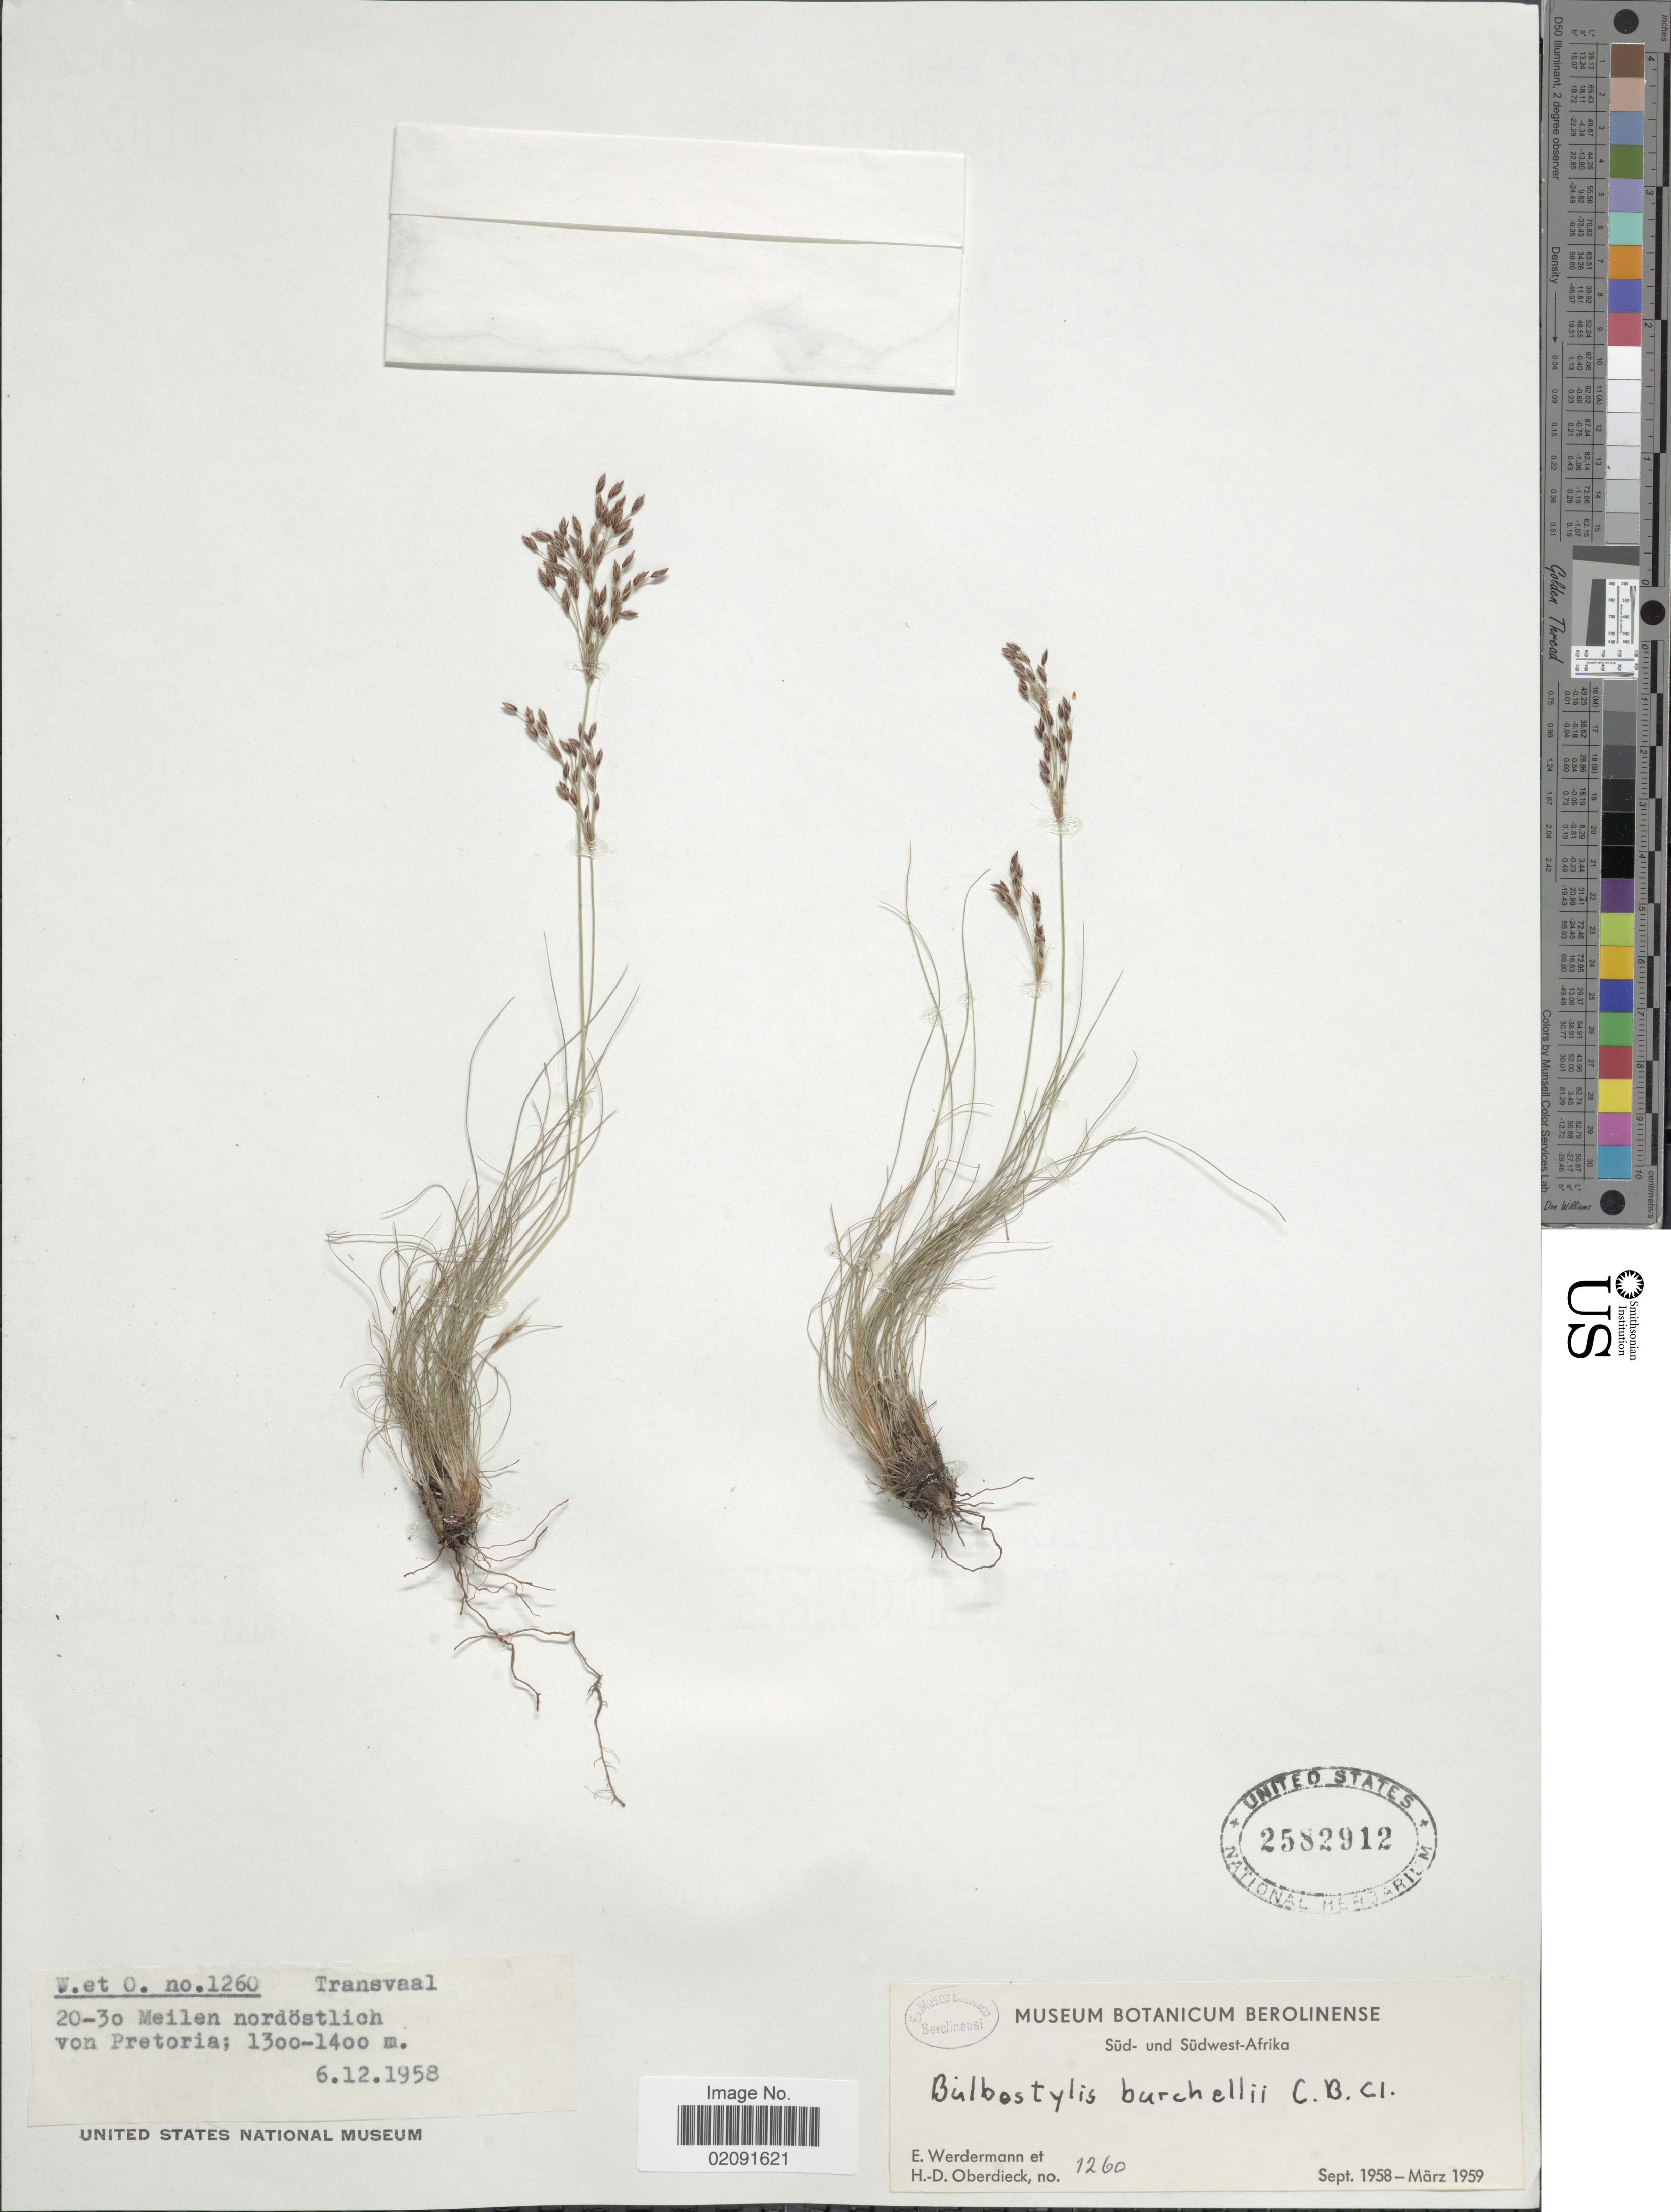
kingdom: Plantae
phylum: Tracheophyta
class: Liliopsida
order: Poales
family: Cyperaceae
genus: Bulbostylis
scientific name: Bulbostylis burchellii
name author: (Ficalho & Hiern) C.B. Clarke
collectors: E. Werdermann & H. Oberdieck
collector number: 1260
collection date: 1958-12-06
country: South Africa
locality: Transvaal. 20-30 Meilen nordöstlich von Pretoria. Süd- und Südwest-Afrika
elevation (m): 1300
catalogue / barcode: US 2582912